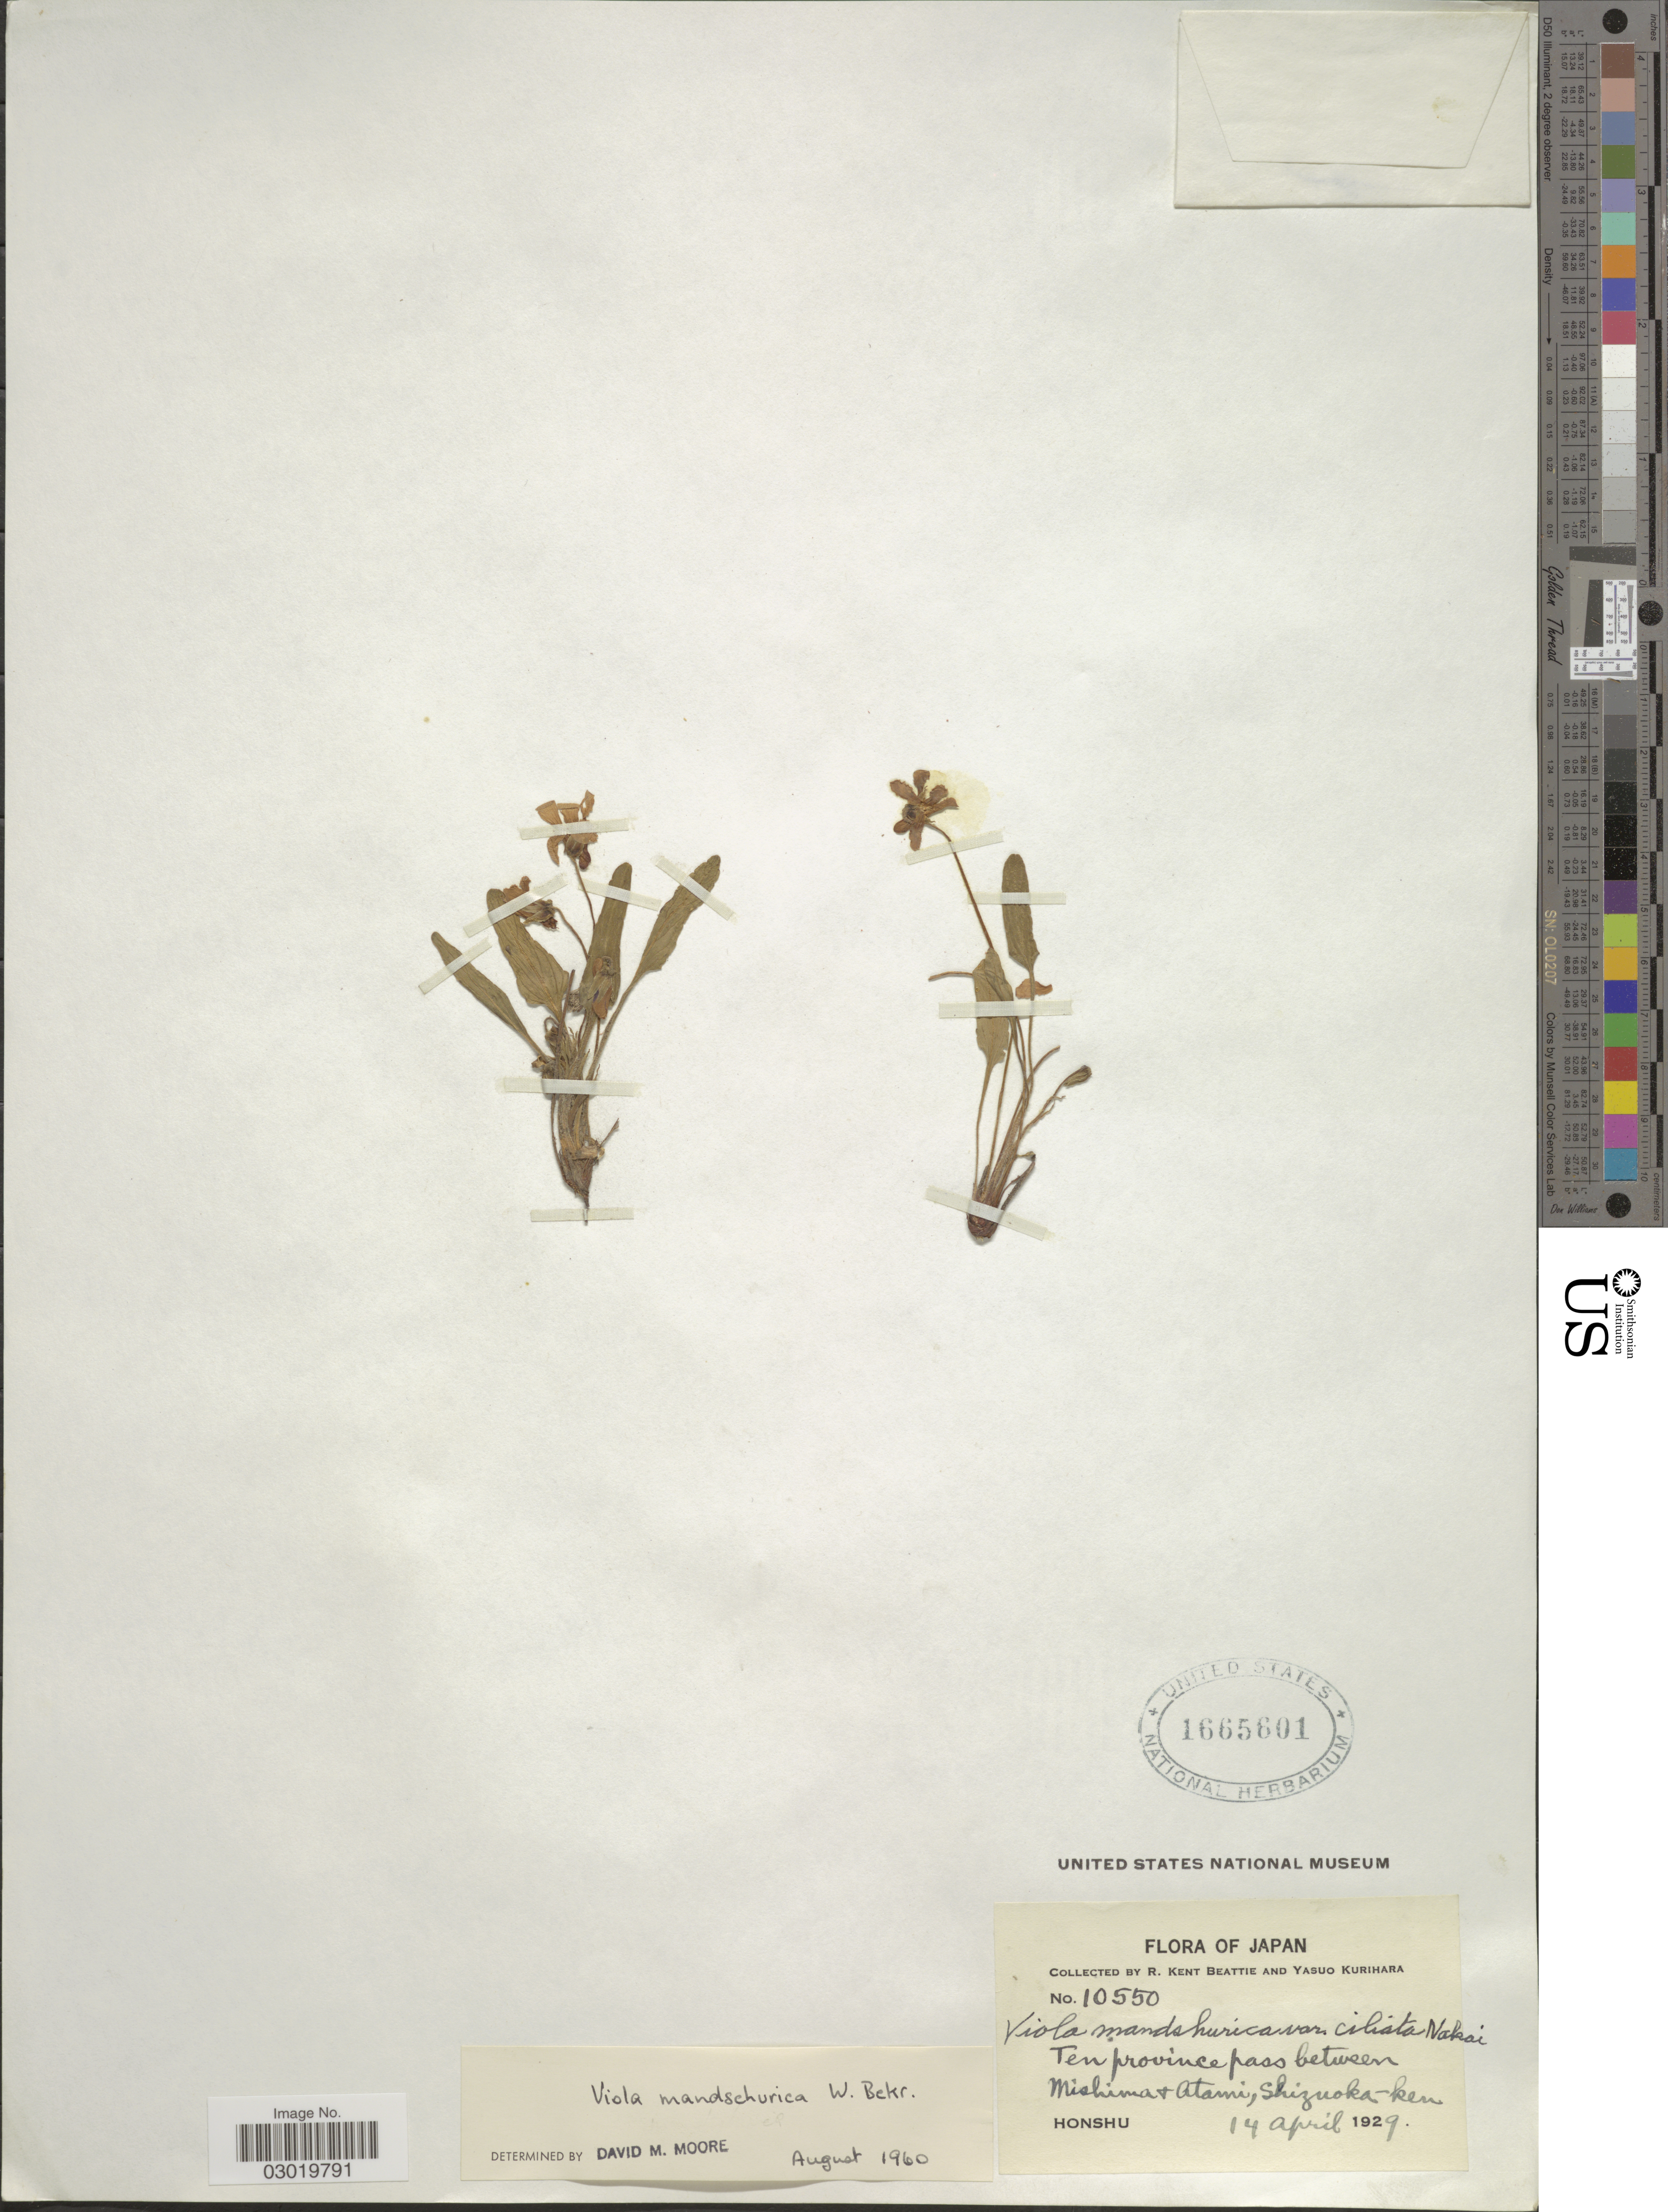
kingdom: Plantae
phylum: Tracheophyta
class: Magnoliopsida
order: Malpighiales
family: Violaceae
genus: Viola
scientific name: Viola mandshurica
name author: W. Becker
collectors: R. K. Beattie & Y. Kurihara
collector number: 10550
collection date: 1929-04-14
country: Japan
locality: Ten province pass between Mishima & Atami, Shizuoka-ken. Honshu.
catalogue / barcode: US 1665601